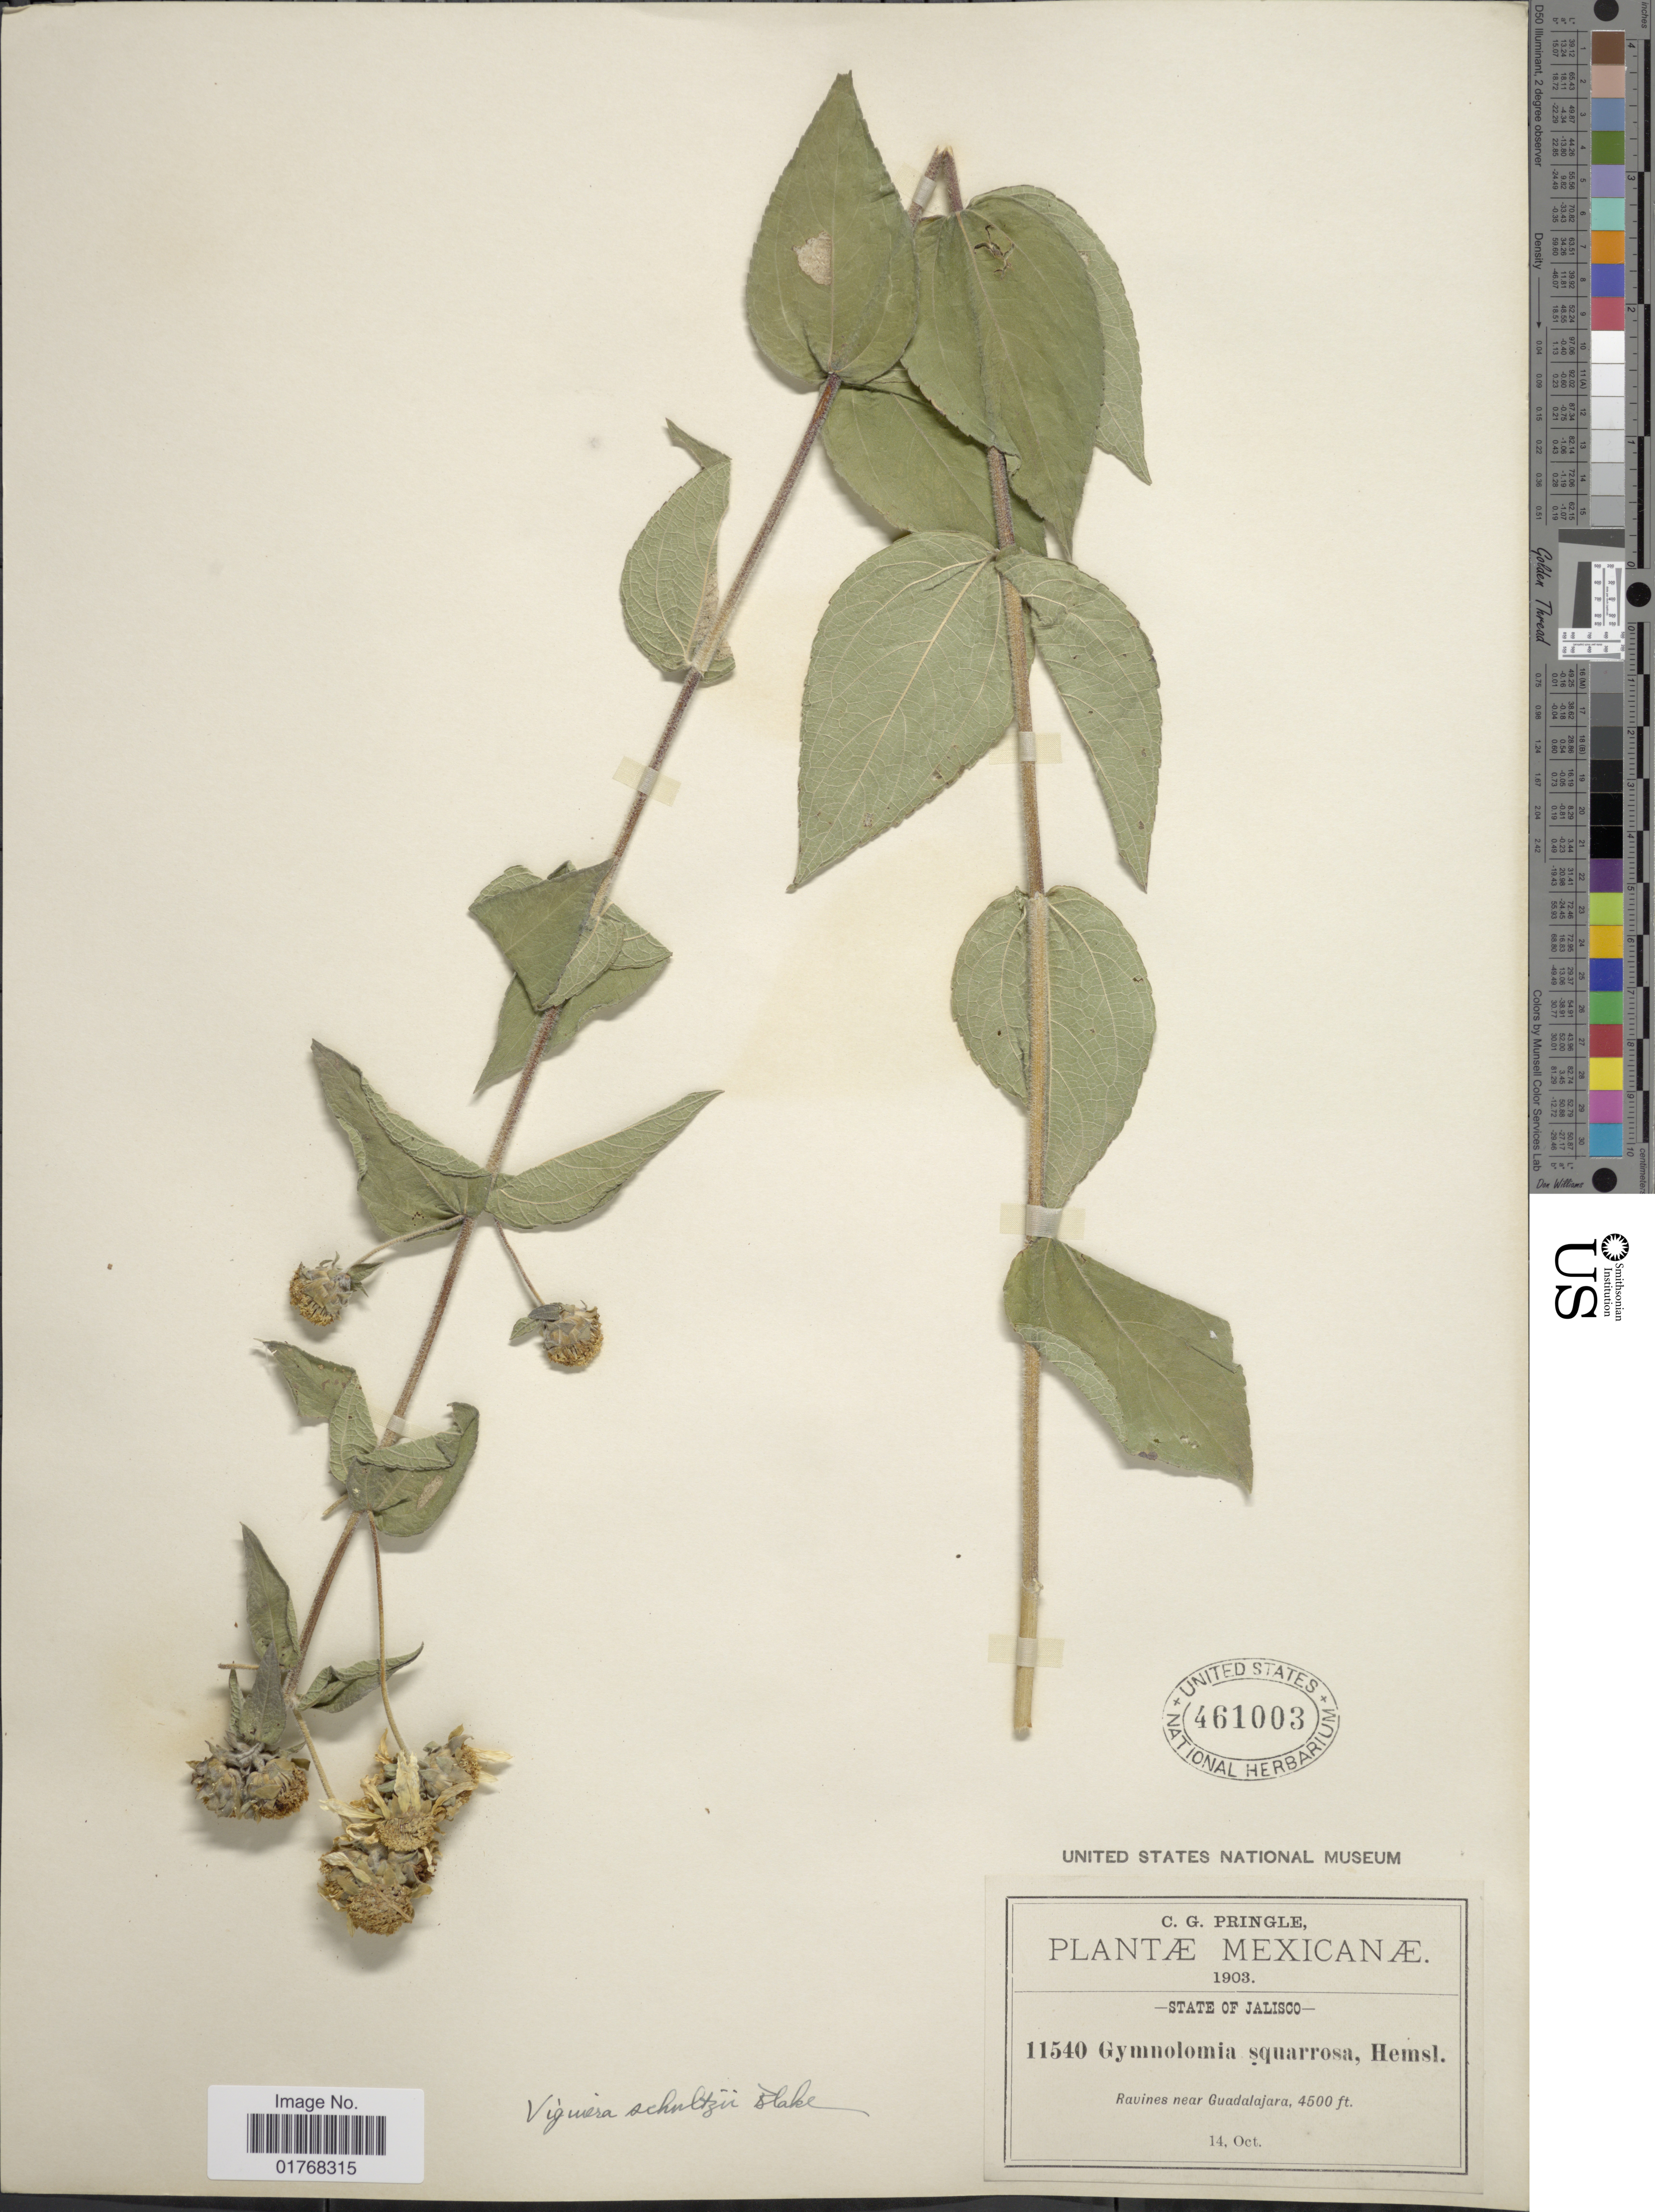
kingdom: Plantae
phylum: Tracheophyta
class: Magnoliopsida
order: Asterales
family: Asteraceae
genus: Viguiera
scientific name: Viguiera schultzii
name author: S.F. Blake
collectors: C. G. Pringle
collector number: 11540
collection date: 1903-10-14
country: Mexico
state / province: Jalisco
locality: Ravines near Guadaljara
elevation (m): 1372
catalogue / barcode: US 461003